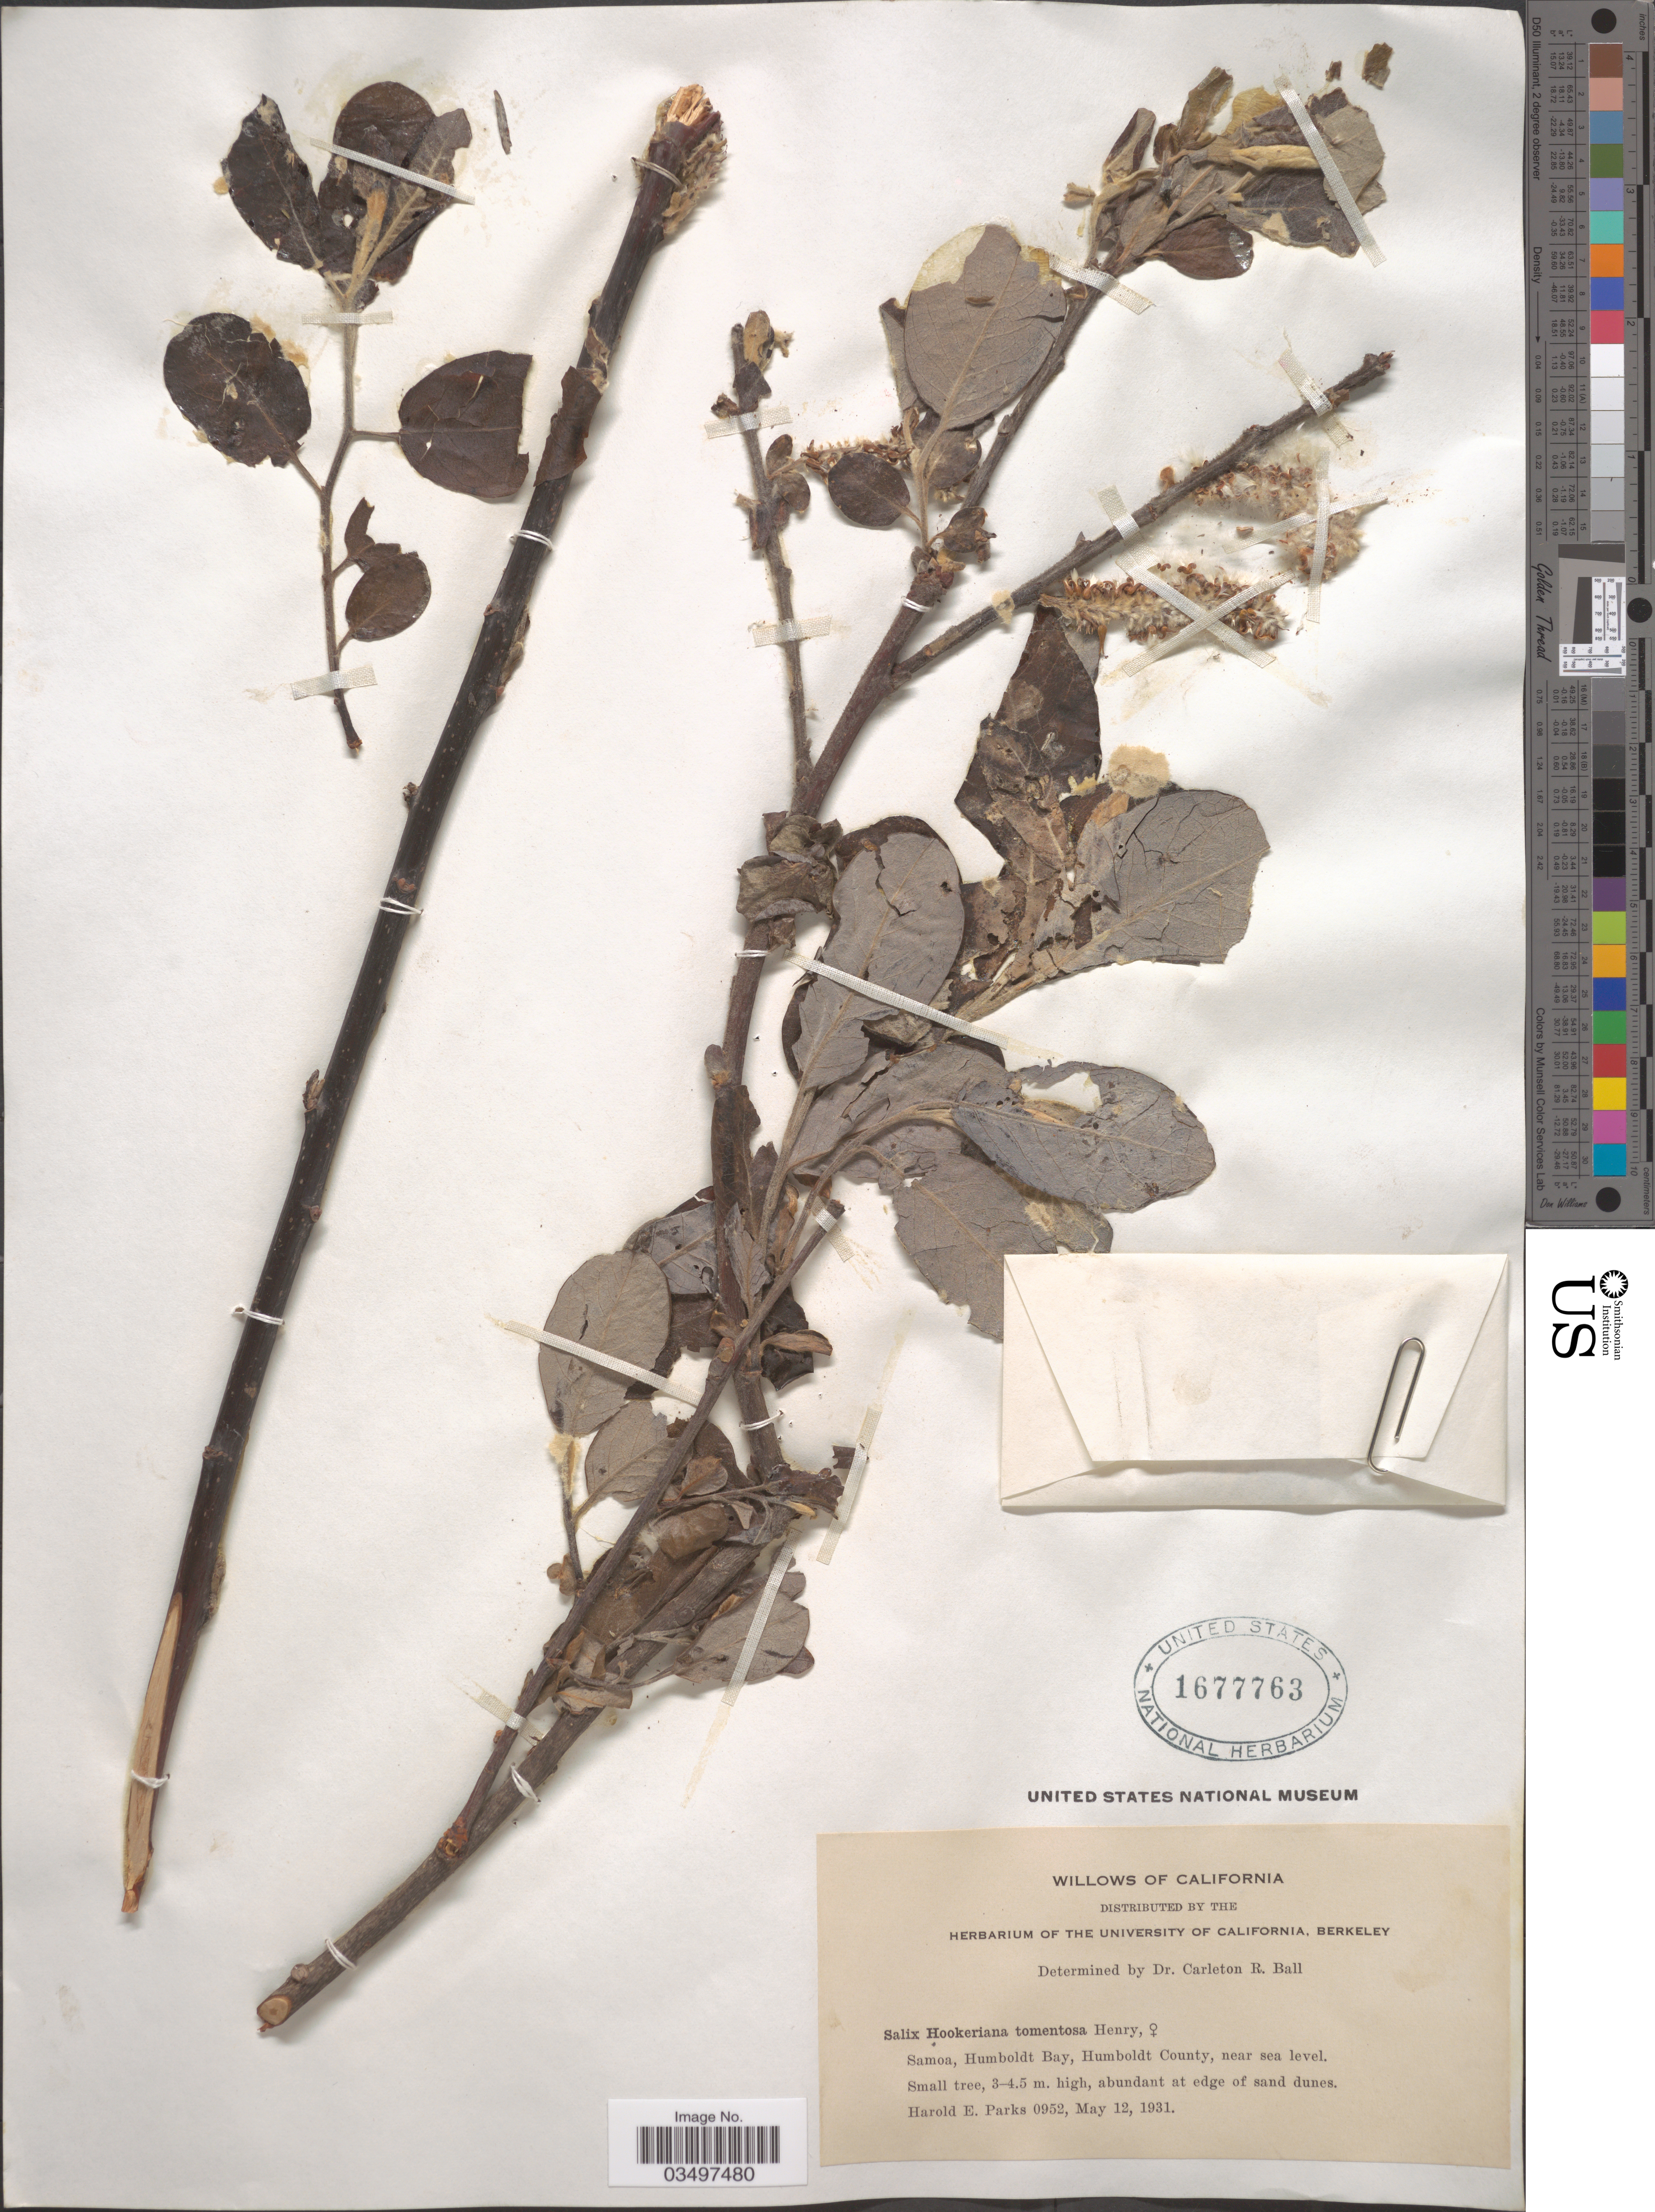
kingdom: Plantae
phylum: Tracheophyta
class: Magnoliopsida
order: Malpighiales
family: Salicaceae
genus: Salix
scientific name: Salix hookeriana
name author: Barratt ex Hook.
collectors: H. E. Parks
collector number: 0952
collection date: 1931-05-12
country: United States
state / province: California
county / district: Humboldt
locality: Samoa, Humboldt Bay, Humboldt County.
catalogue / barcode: US 1677763